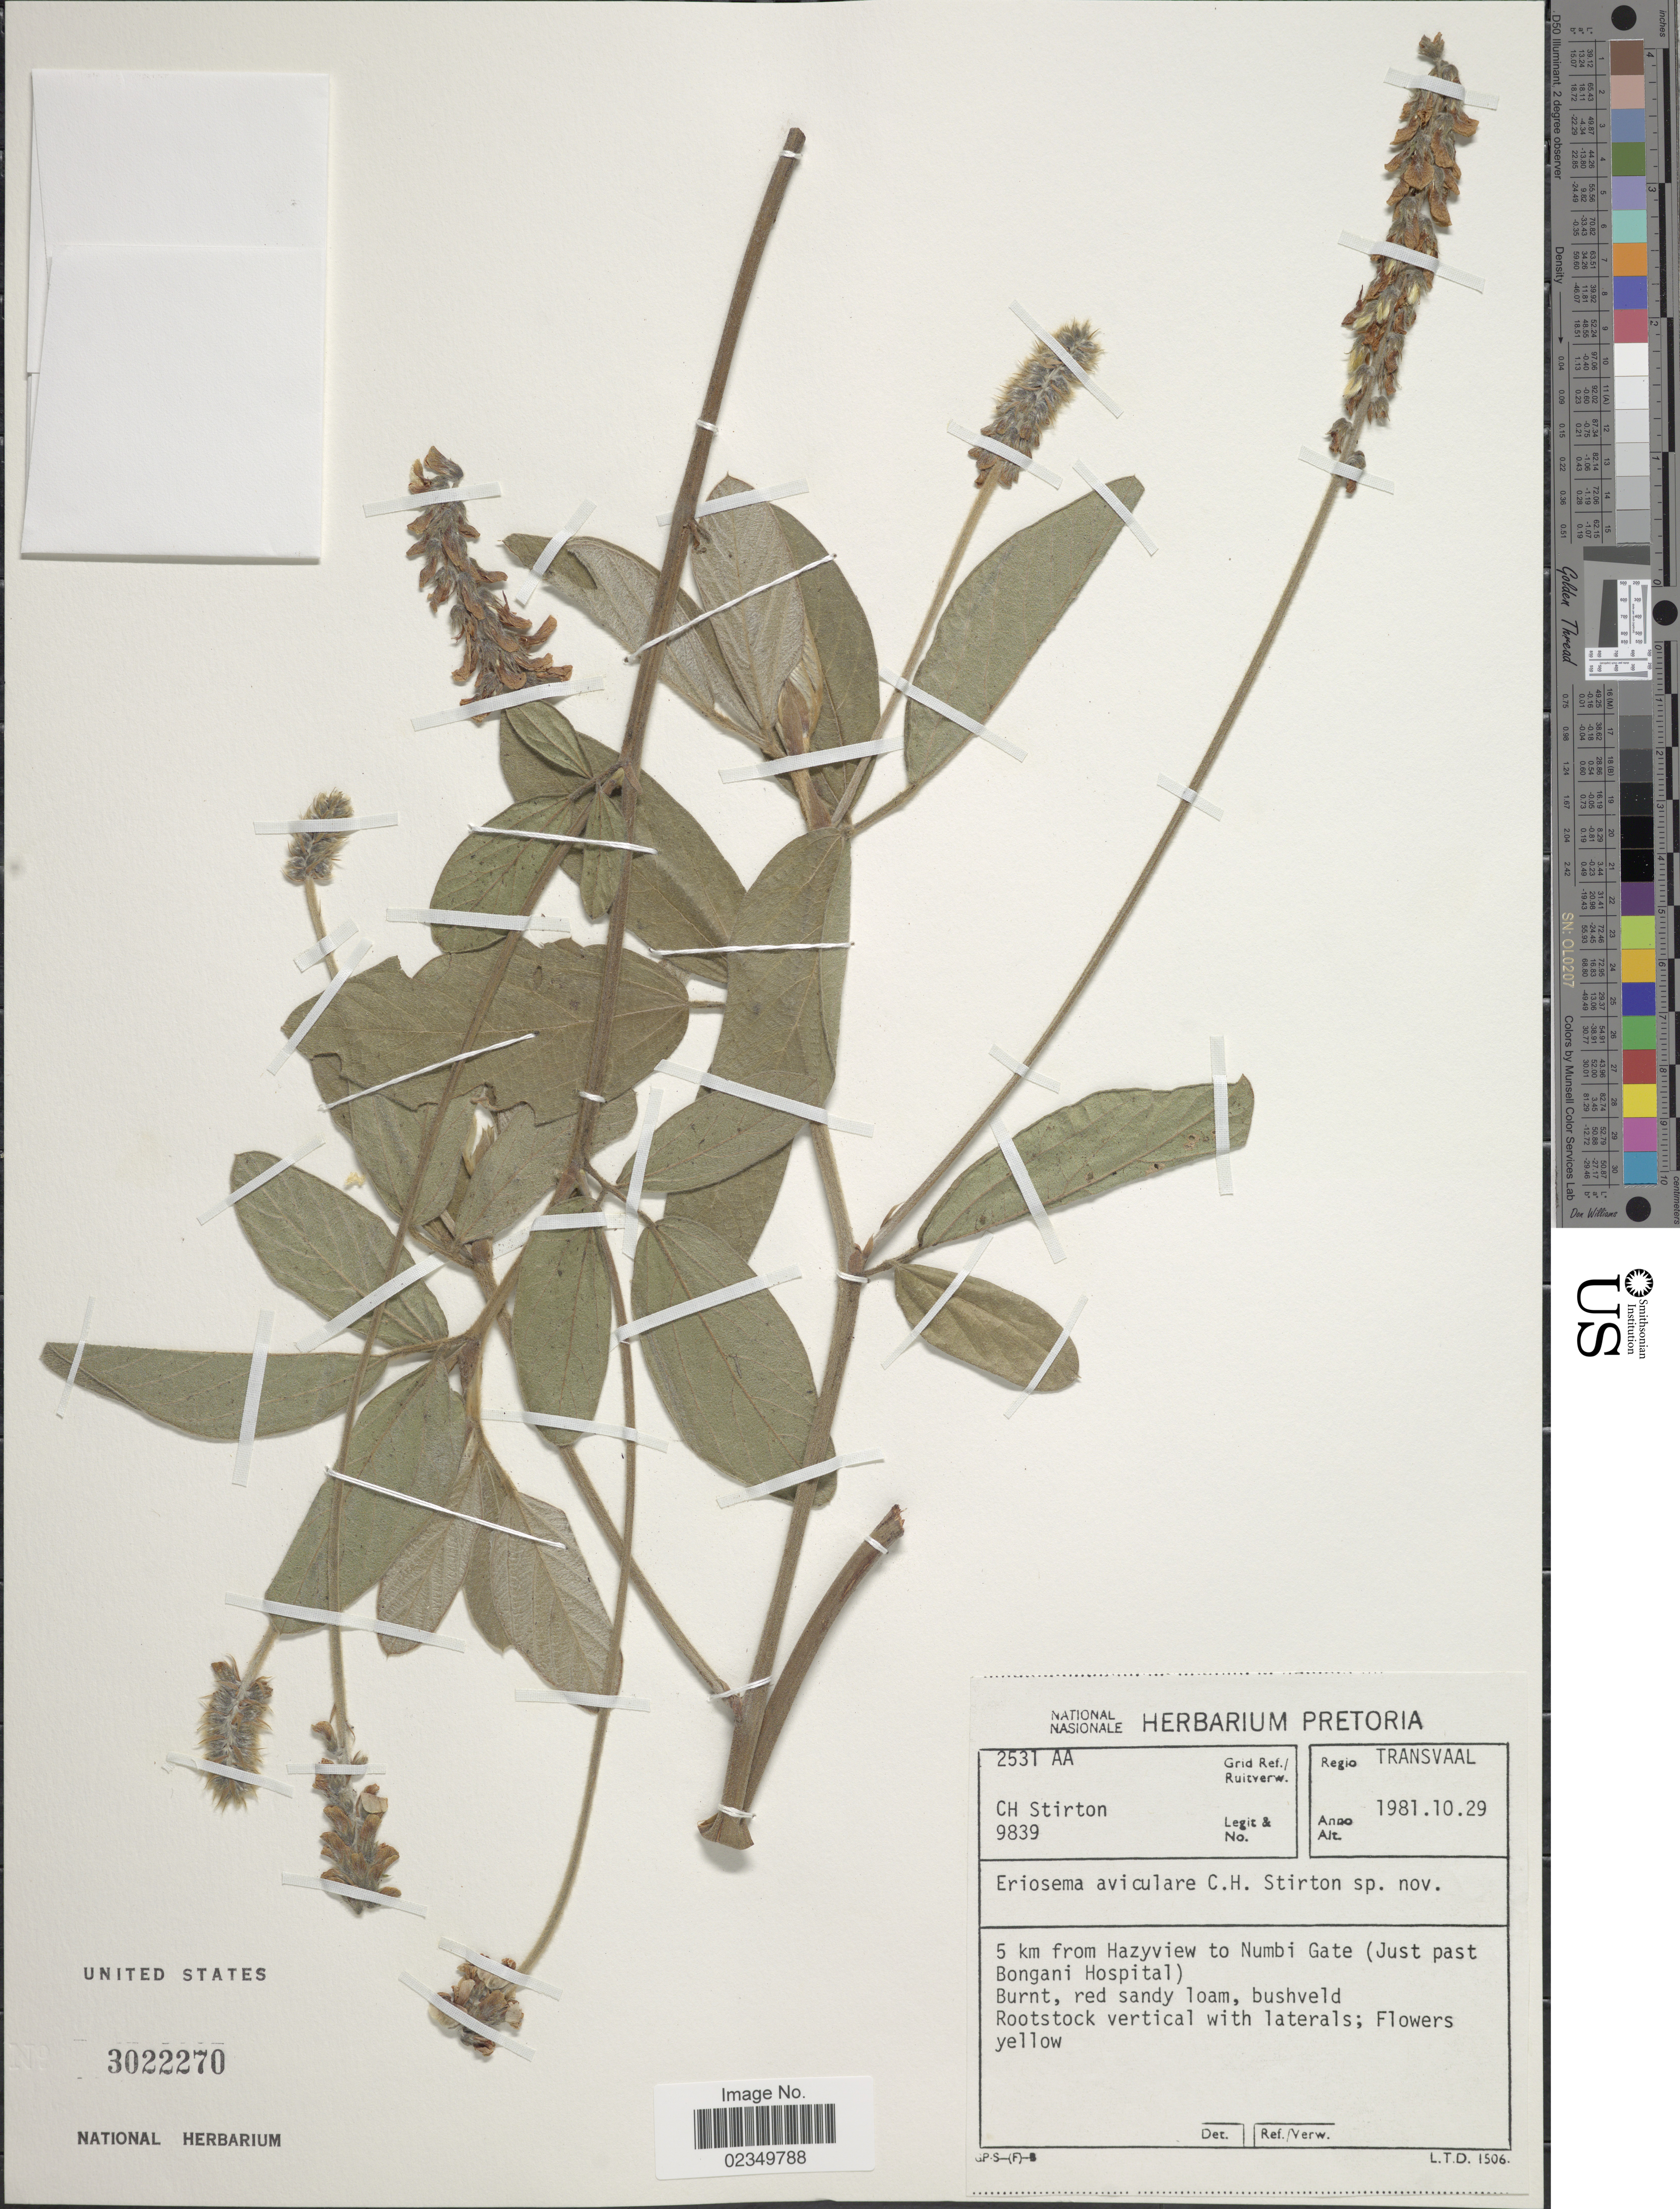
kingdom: Plantae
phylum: Tracheophyta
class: Magnoliopsida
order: Fabales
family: Fabaceae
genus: Eriosema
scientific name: Eriosema aviculare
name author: C.H. Stirt.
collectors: C. H. Stirton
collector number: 9839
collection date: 1981-10-29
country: South Africa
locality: Transvaal, 5 km from Hazyview to Numbi Gate (Just past Bongani Hospital)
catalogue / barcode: US 3022270